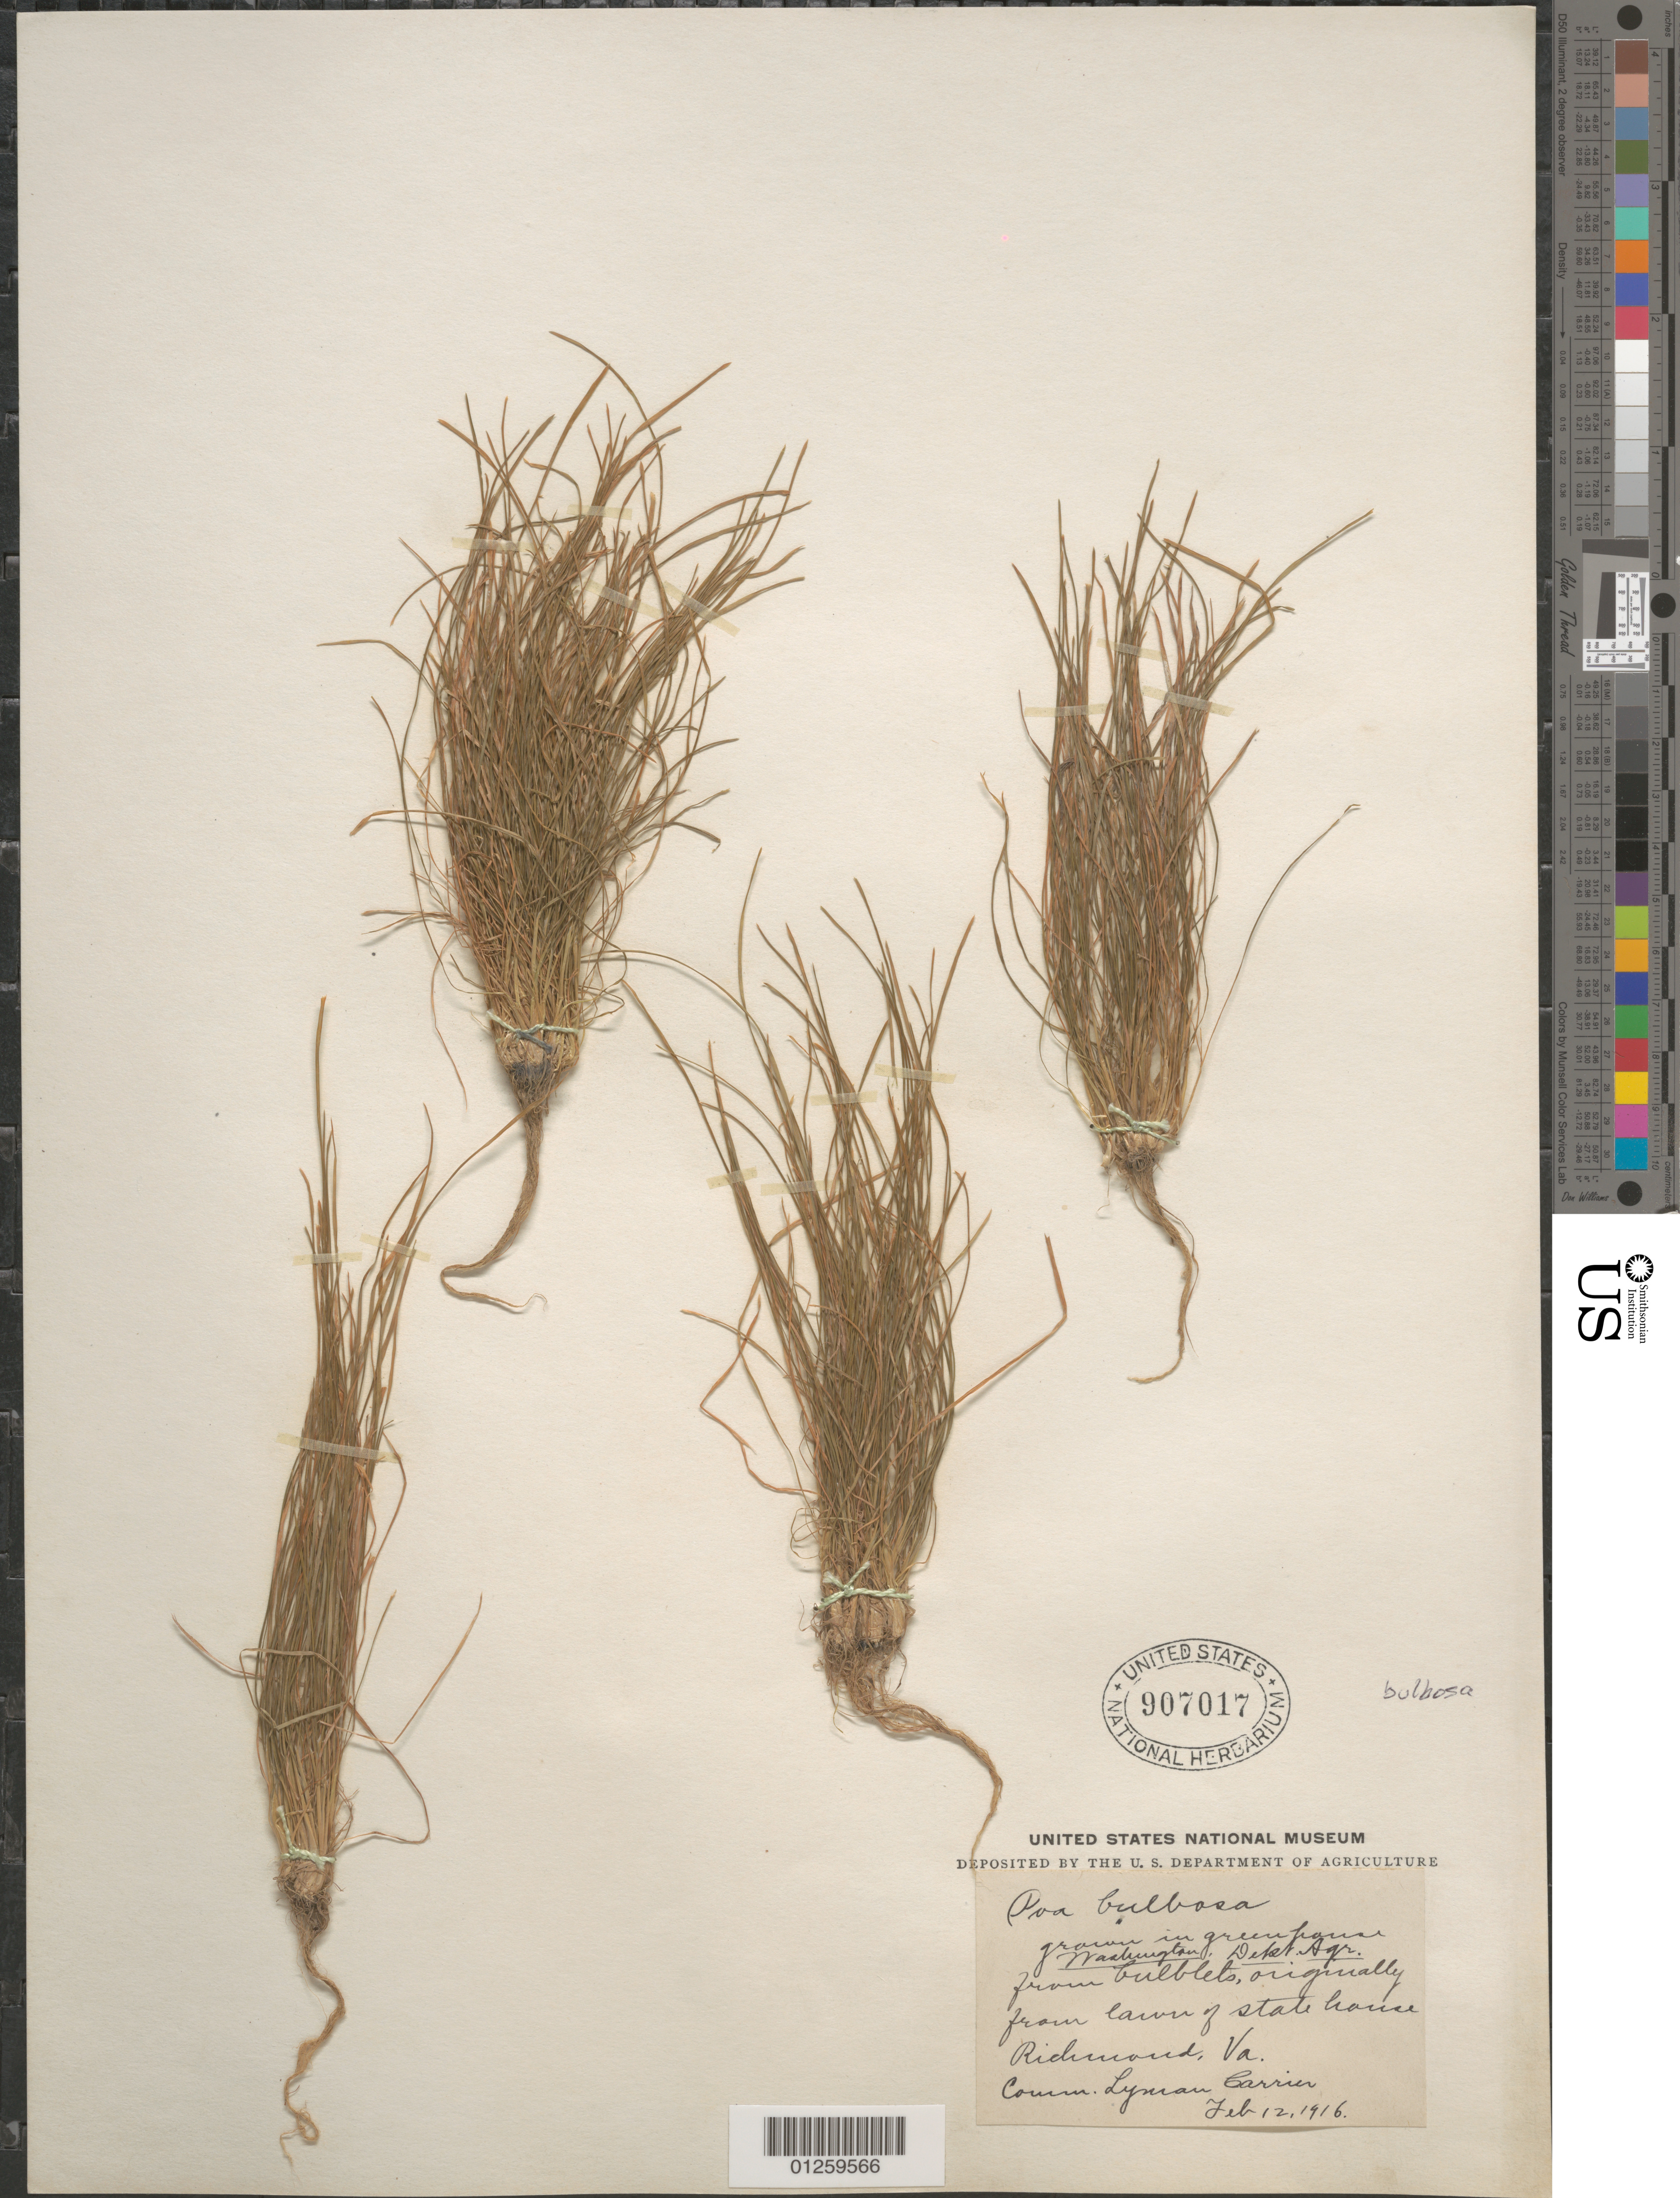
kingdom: Plantae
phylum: Tracheophyta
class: Liliopsida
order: Poales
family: Poaceae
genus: Poa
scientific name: Poa bulbosa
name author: L.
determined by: Soreng, Robert J., Research Associate (BOT), Smithsonian Institution - National Museum of Natural History (UNITED STATES)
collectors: L. Carrier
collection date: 1916-02-12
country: United States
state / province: Virginia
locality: Grown in Washington Dept. Agr., from bullblets originally from lawns of state house Richmond, Va.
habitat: grown in greenhouse from bulblets.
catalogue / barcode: US 907017